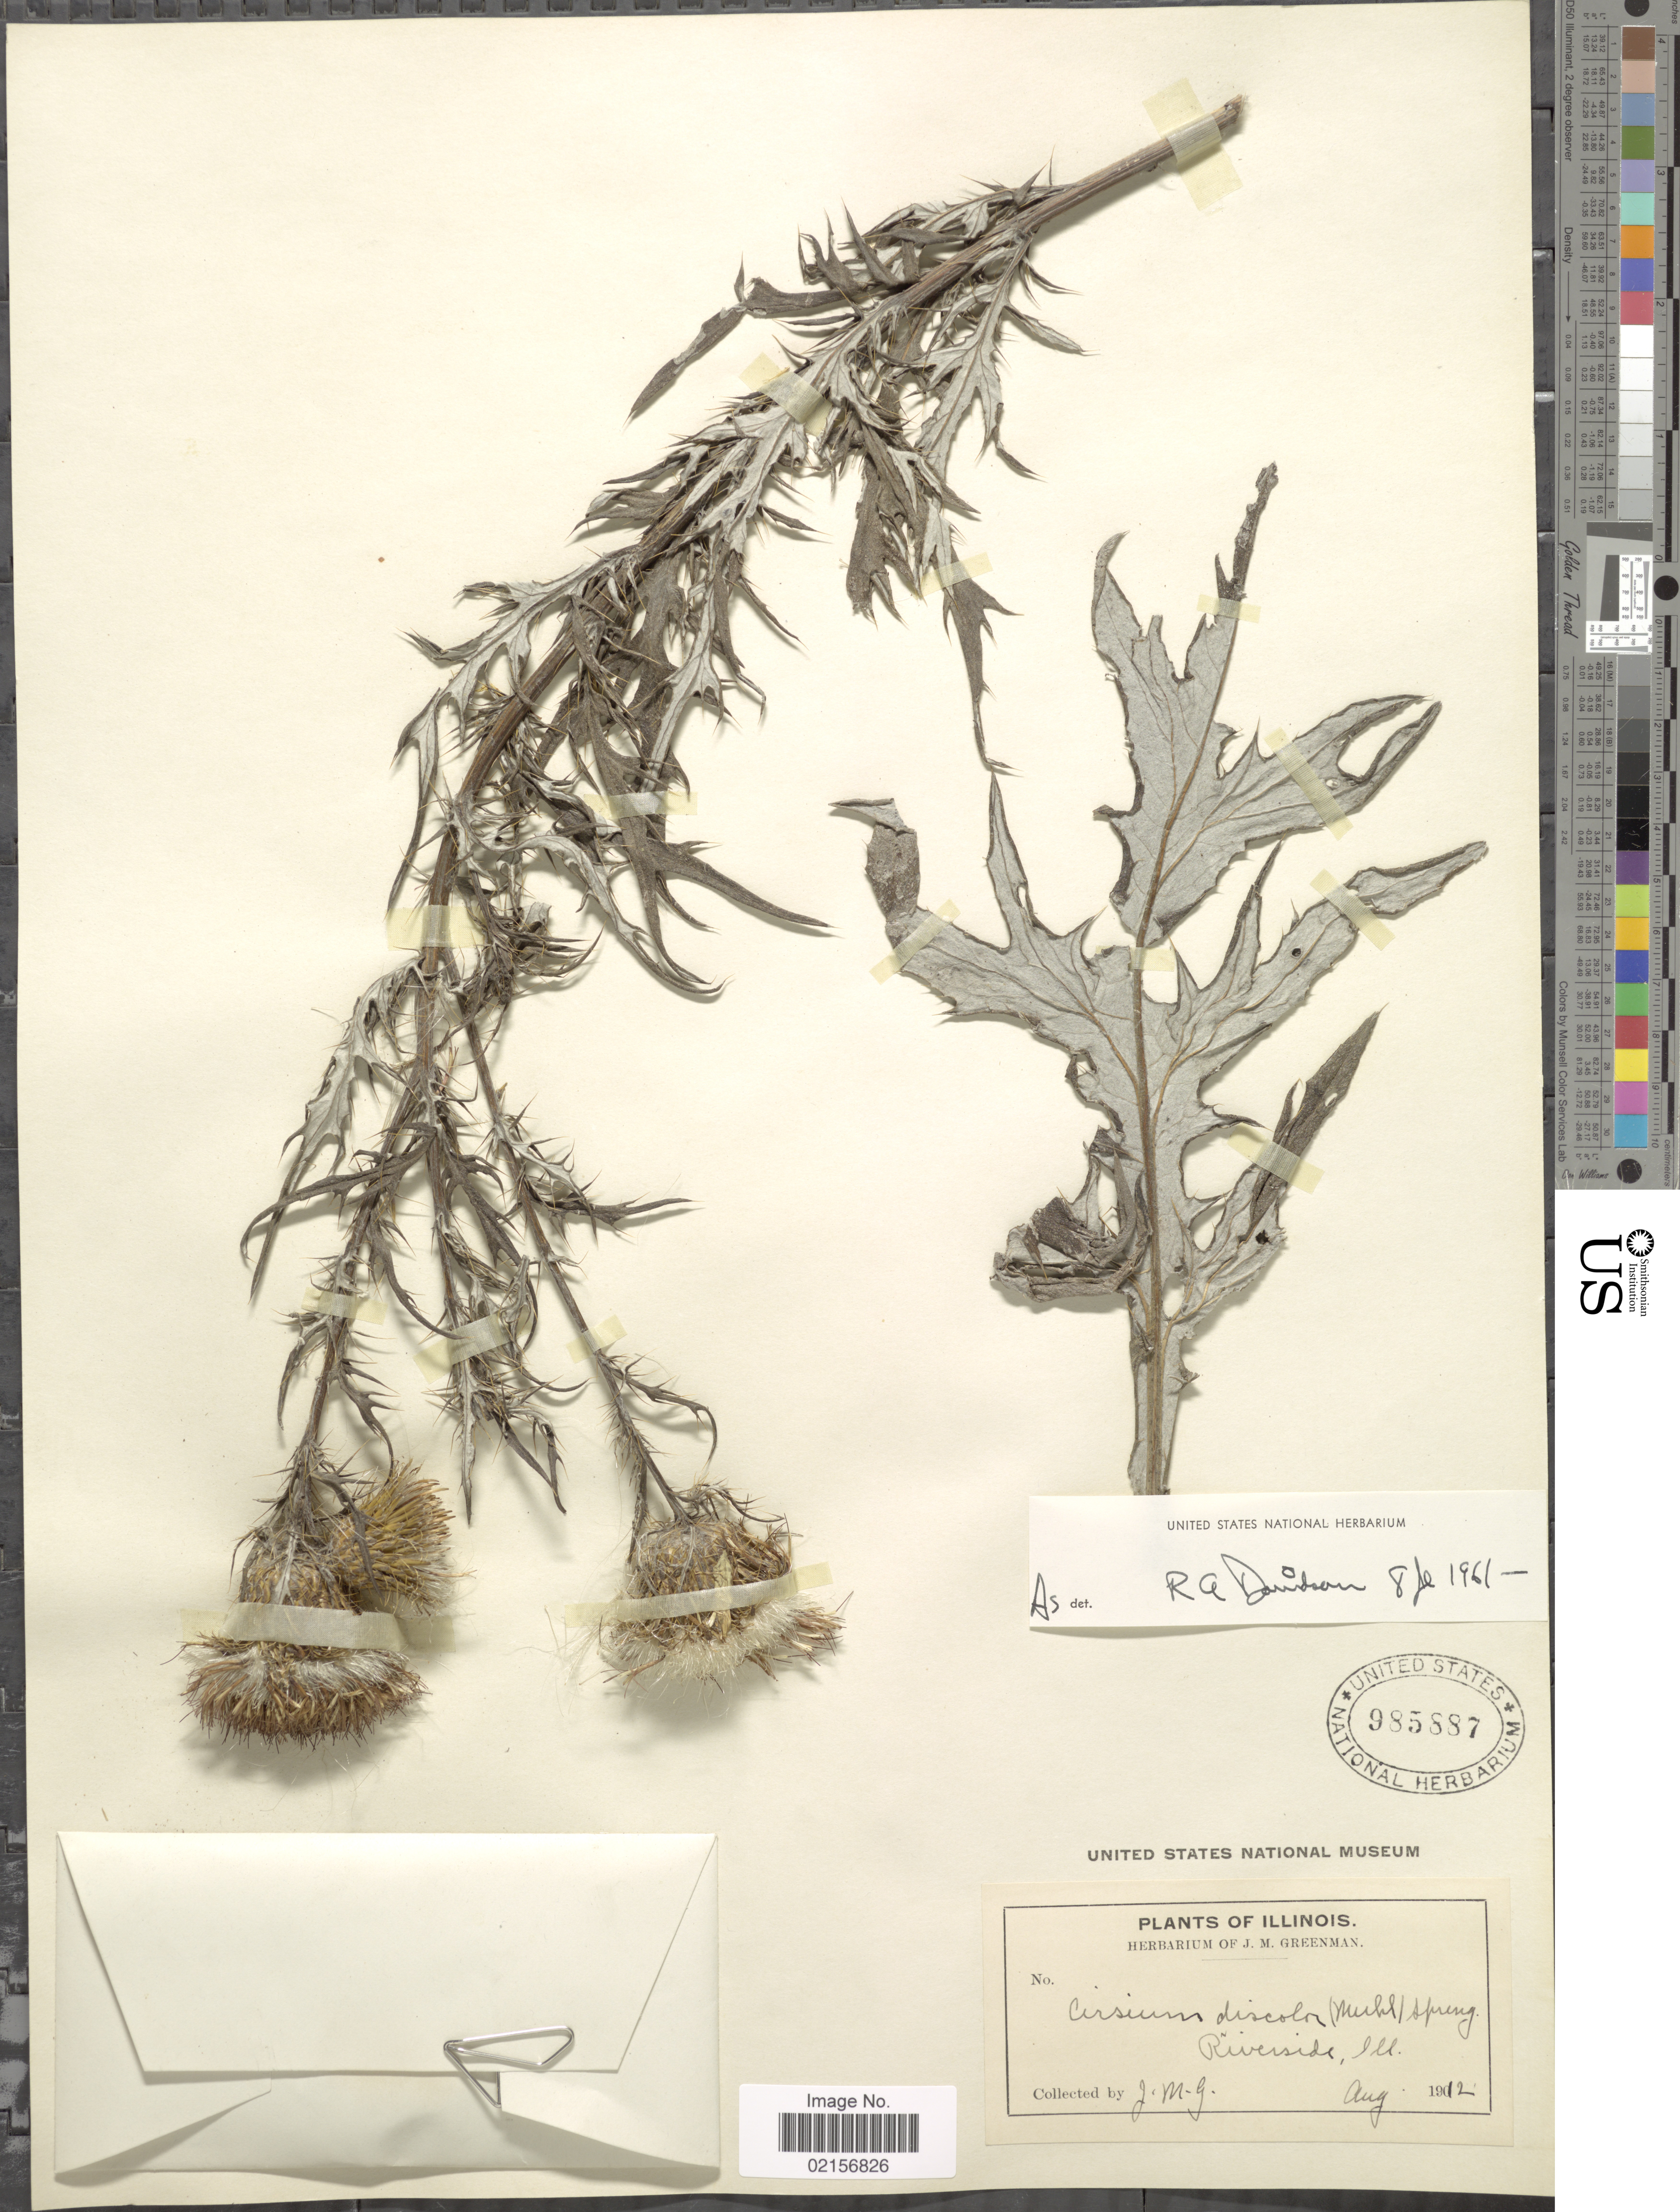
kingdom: Plantae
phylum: Tracheophyta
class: Magnoliopsida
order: Asterales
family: Asteraceae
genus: Cirsium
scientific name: Cirsium discolor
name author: (Muhl. ex Willd.) Spreng.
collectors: J. M. Greenman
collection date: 1912-08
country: United States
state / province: Illinois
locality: Riverside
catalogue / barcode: US 985887